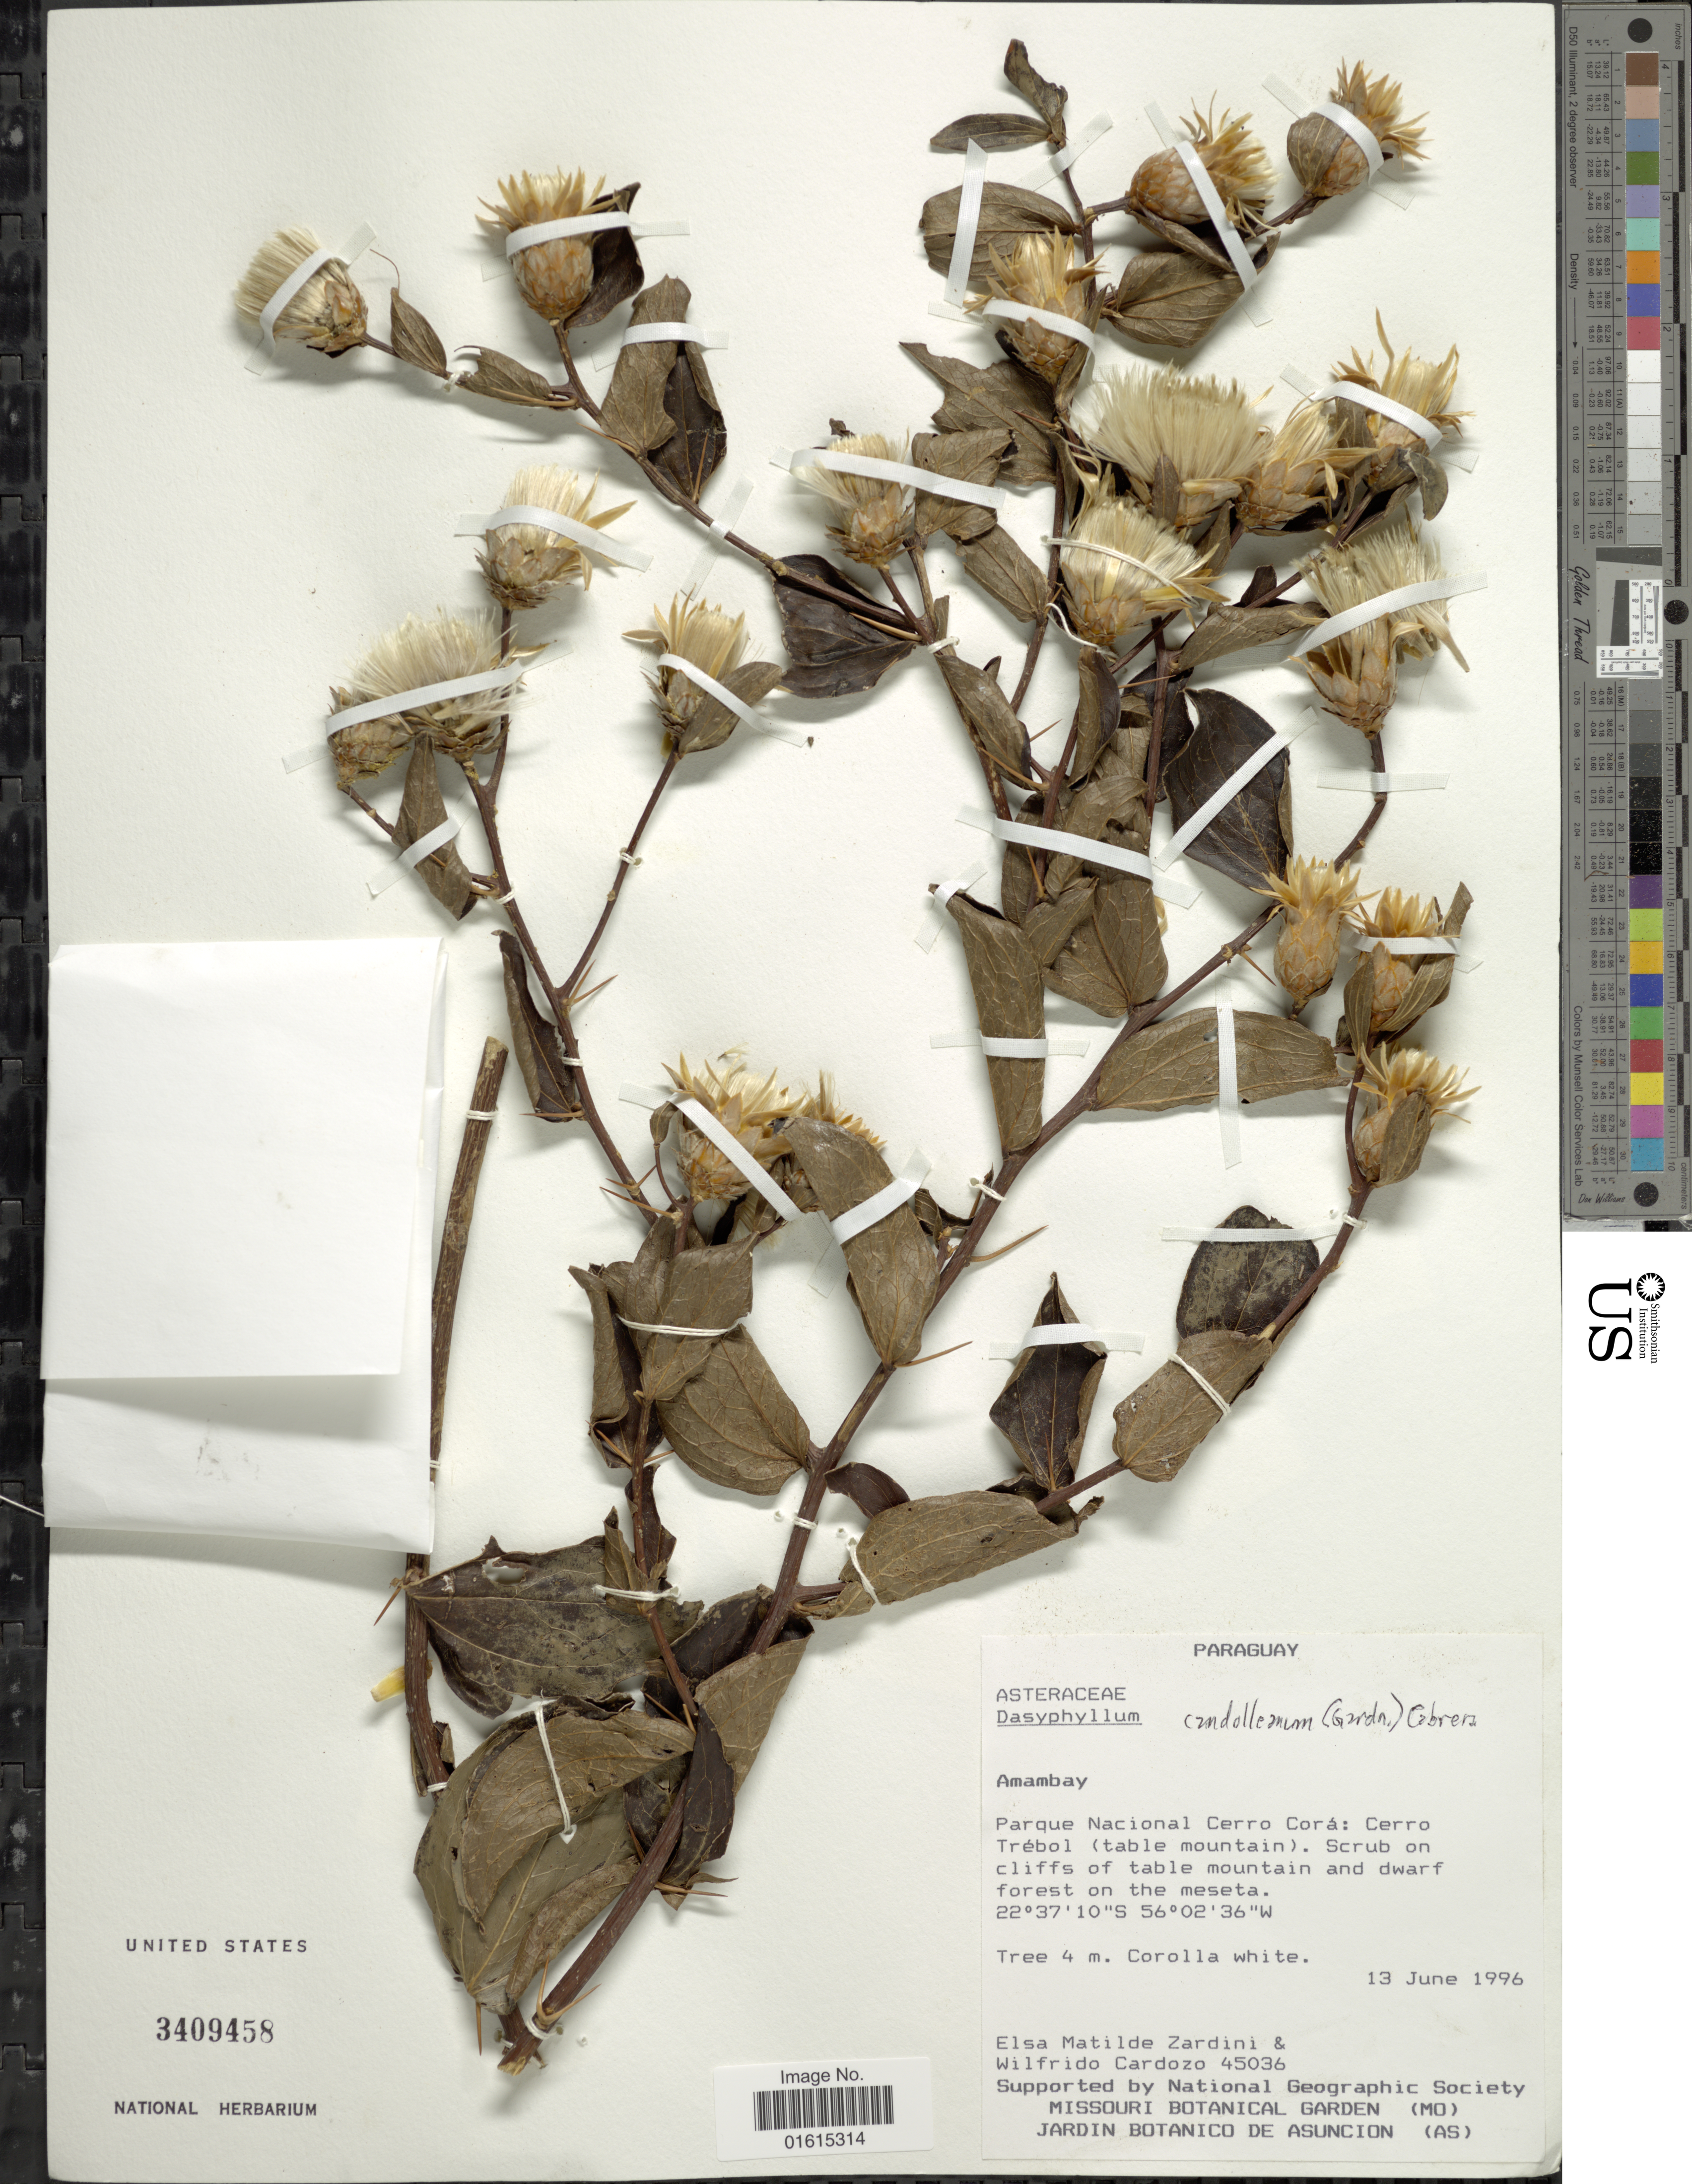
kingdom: Plantae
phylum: Tracheophyta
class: Magnoliopsida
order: Asterales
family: Asteraceae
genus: Dasyphyllum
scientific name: Dasyphyllum candolleanum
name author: (Gardner) Cabrera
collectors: E. M. Zardini & W. Cardozo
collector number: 45036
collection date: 1996-06-13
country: Paraguay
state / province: Amambay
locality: Amambay, Parque Nacional Cerro Cora, Cerro Trebol (table mountain)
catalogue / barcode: US 3409458